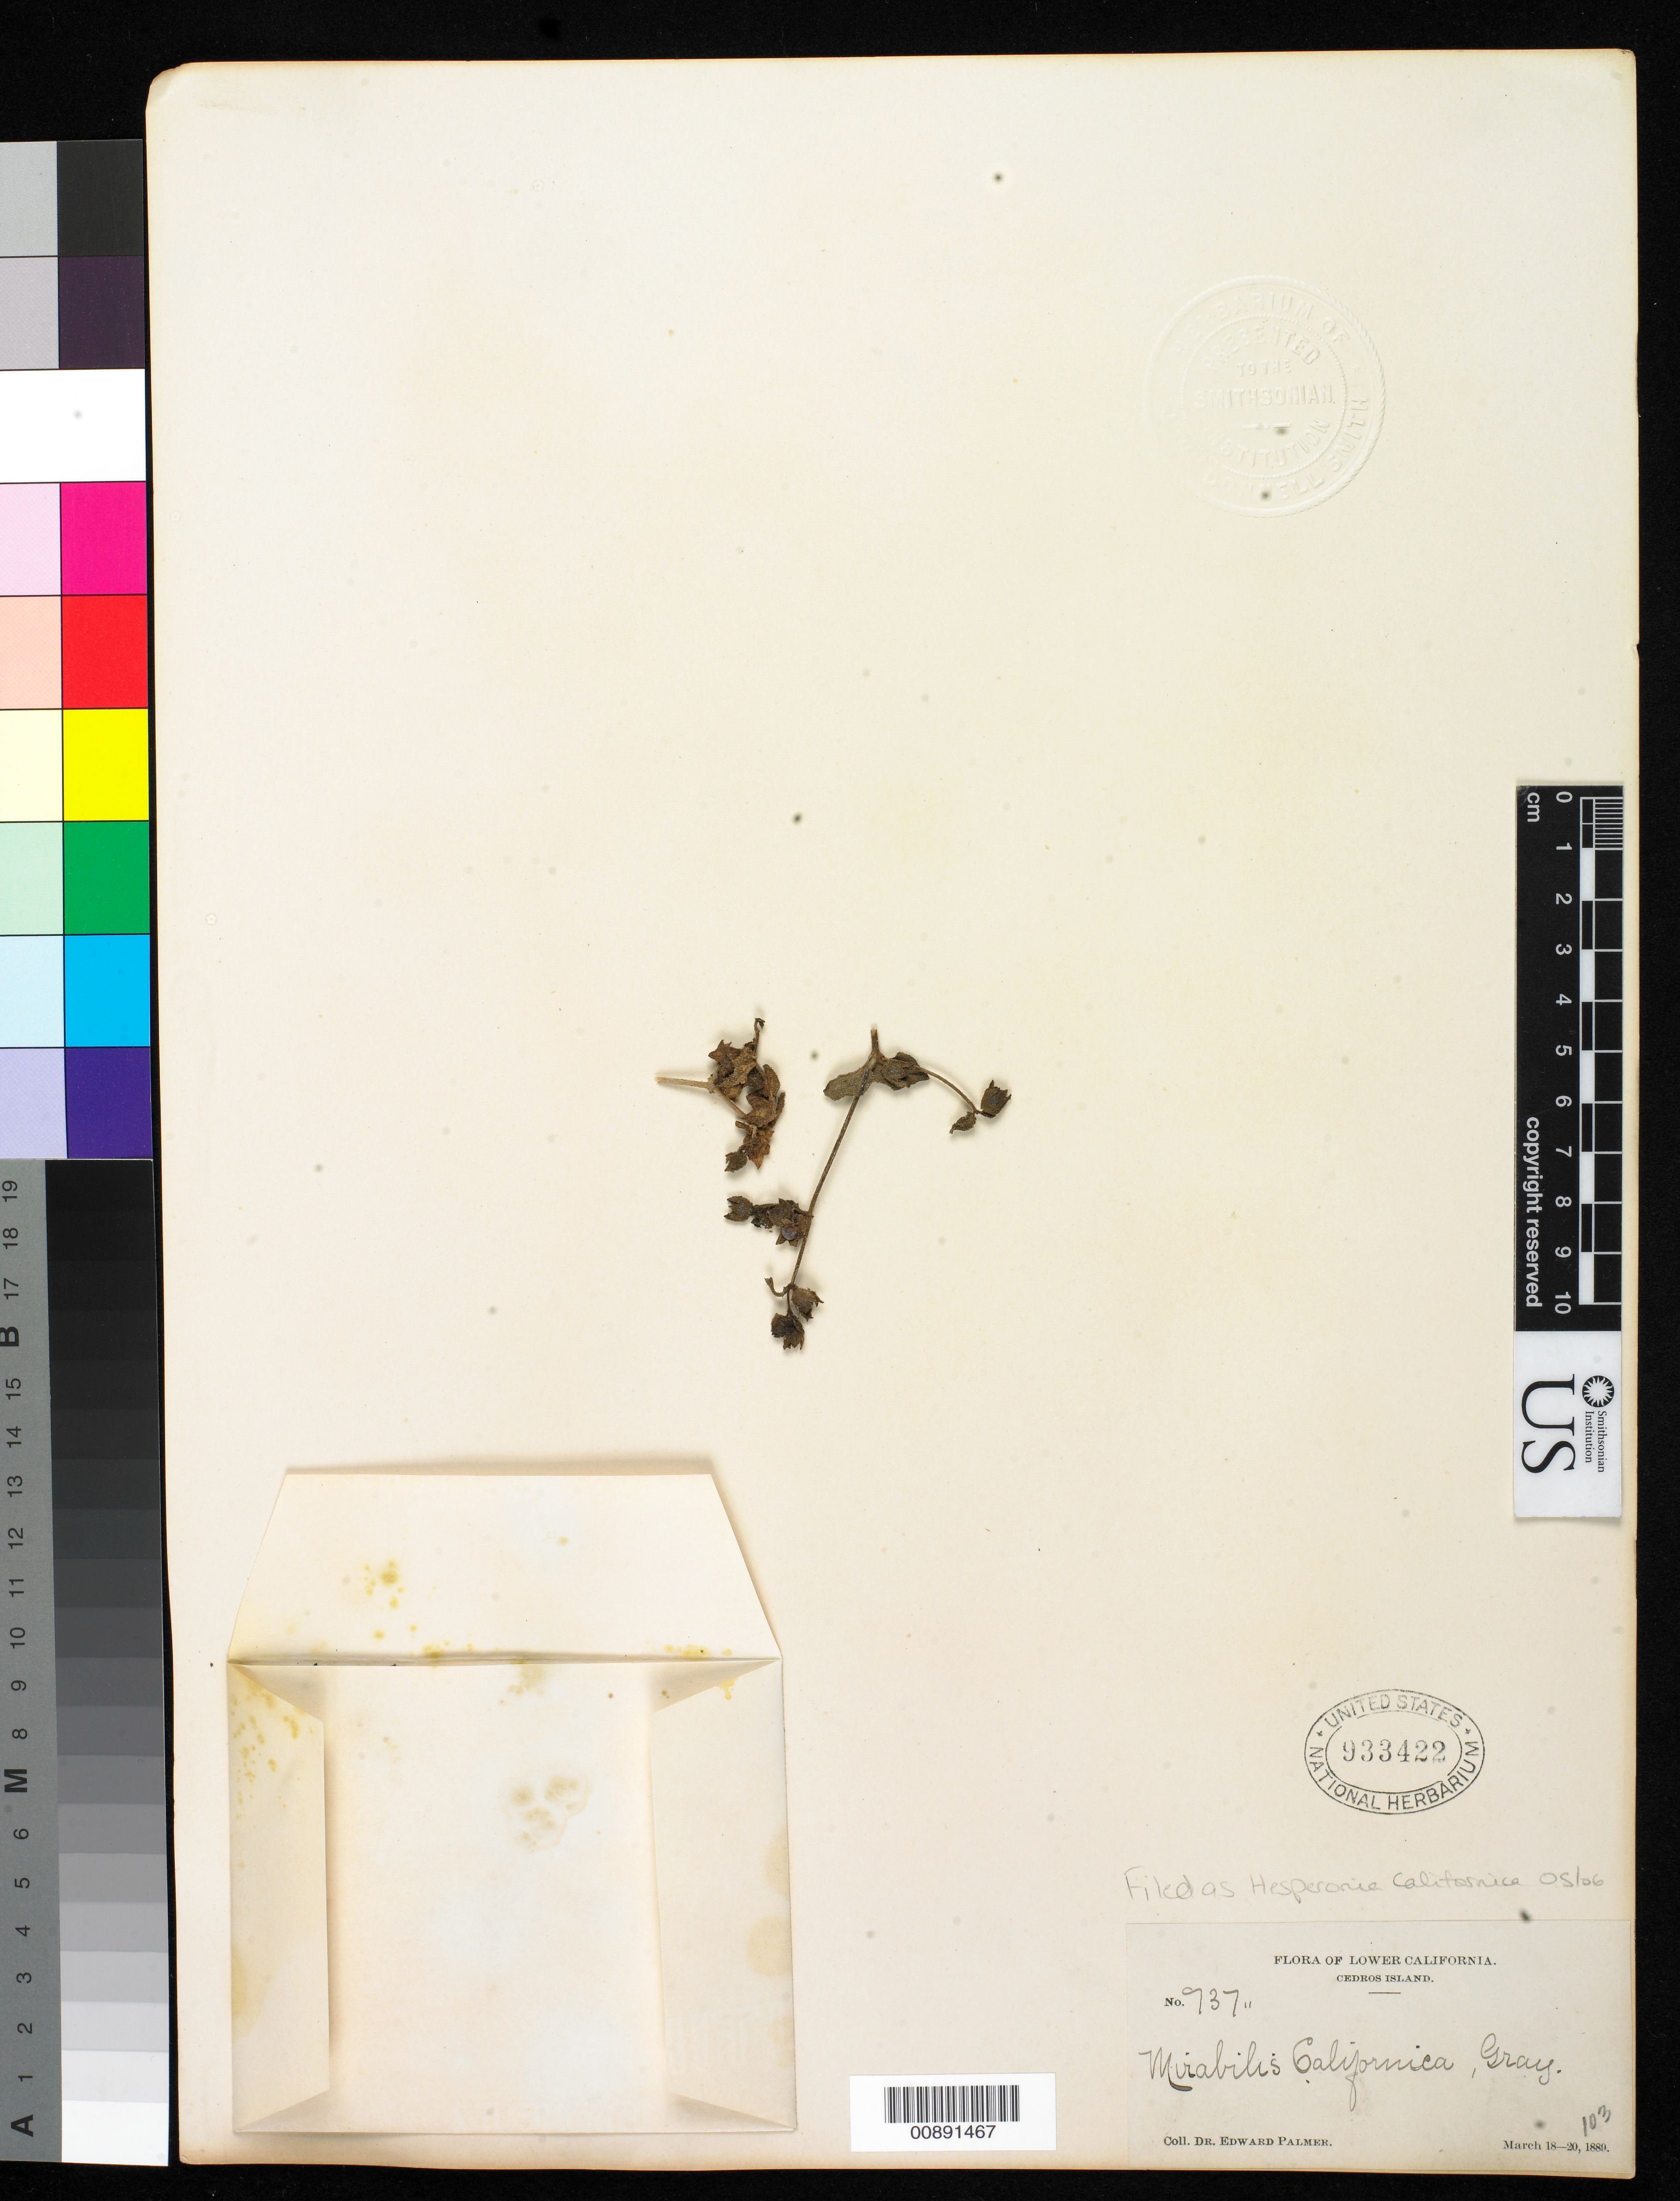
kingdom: Plantae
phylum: Tracheophyta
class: Magnoliopsida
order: Caryophyllales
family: Nyctaginaceae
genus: Mirabilis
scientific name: Mirabilis laevis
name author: (Benth.) Curran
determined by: Strong, Mark T., (BOT), Smithsonian Institution - National Museum of Natural History (UNITED STATES)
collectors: E. Palmer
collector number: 737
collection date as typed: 18 Mar 1889 to 20 Mar 1889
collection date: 1889-03-18/1889-03-20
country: Mexico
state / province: Baja California Norte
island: Cedros I.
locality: Cedros Island, Baja California.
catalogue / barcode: US 933422